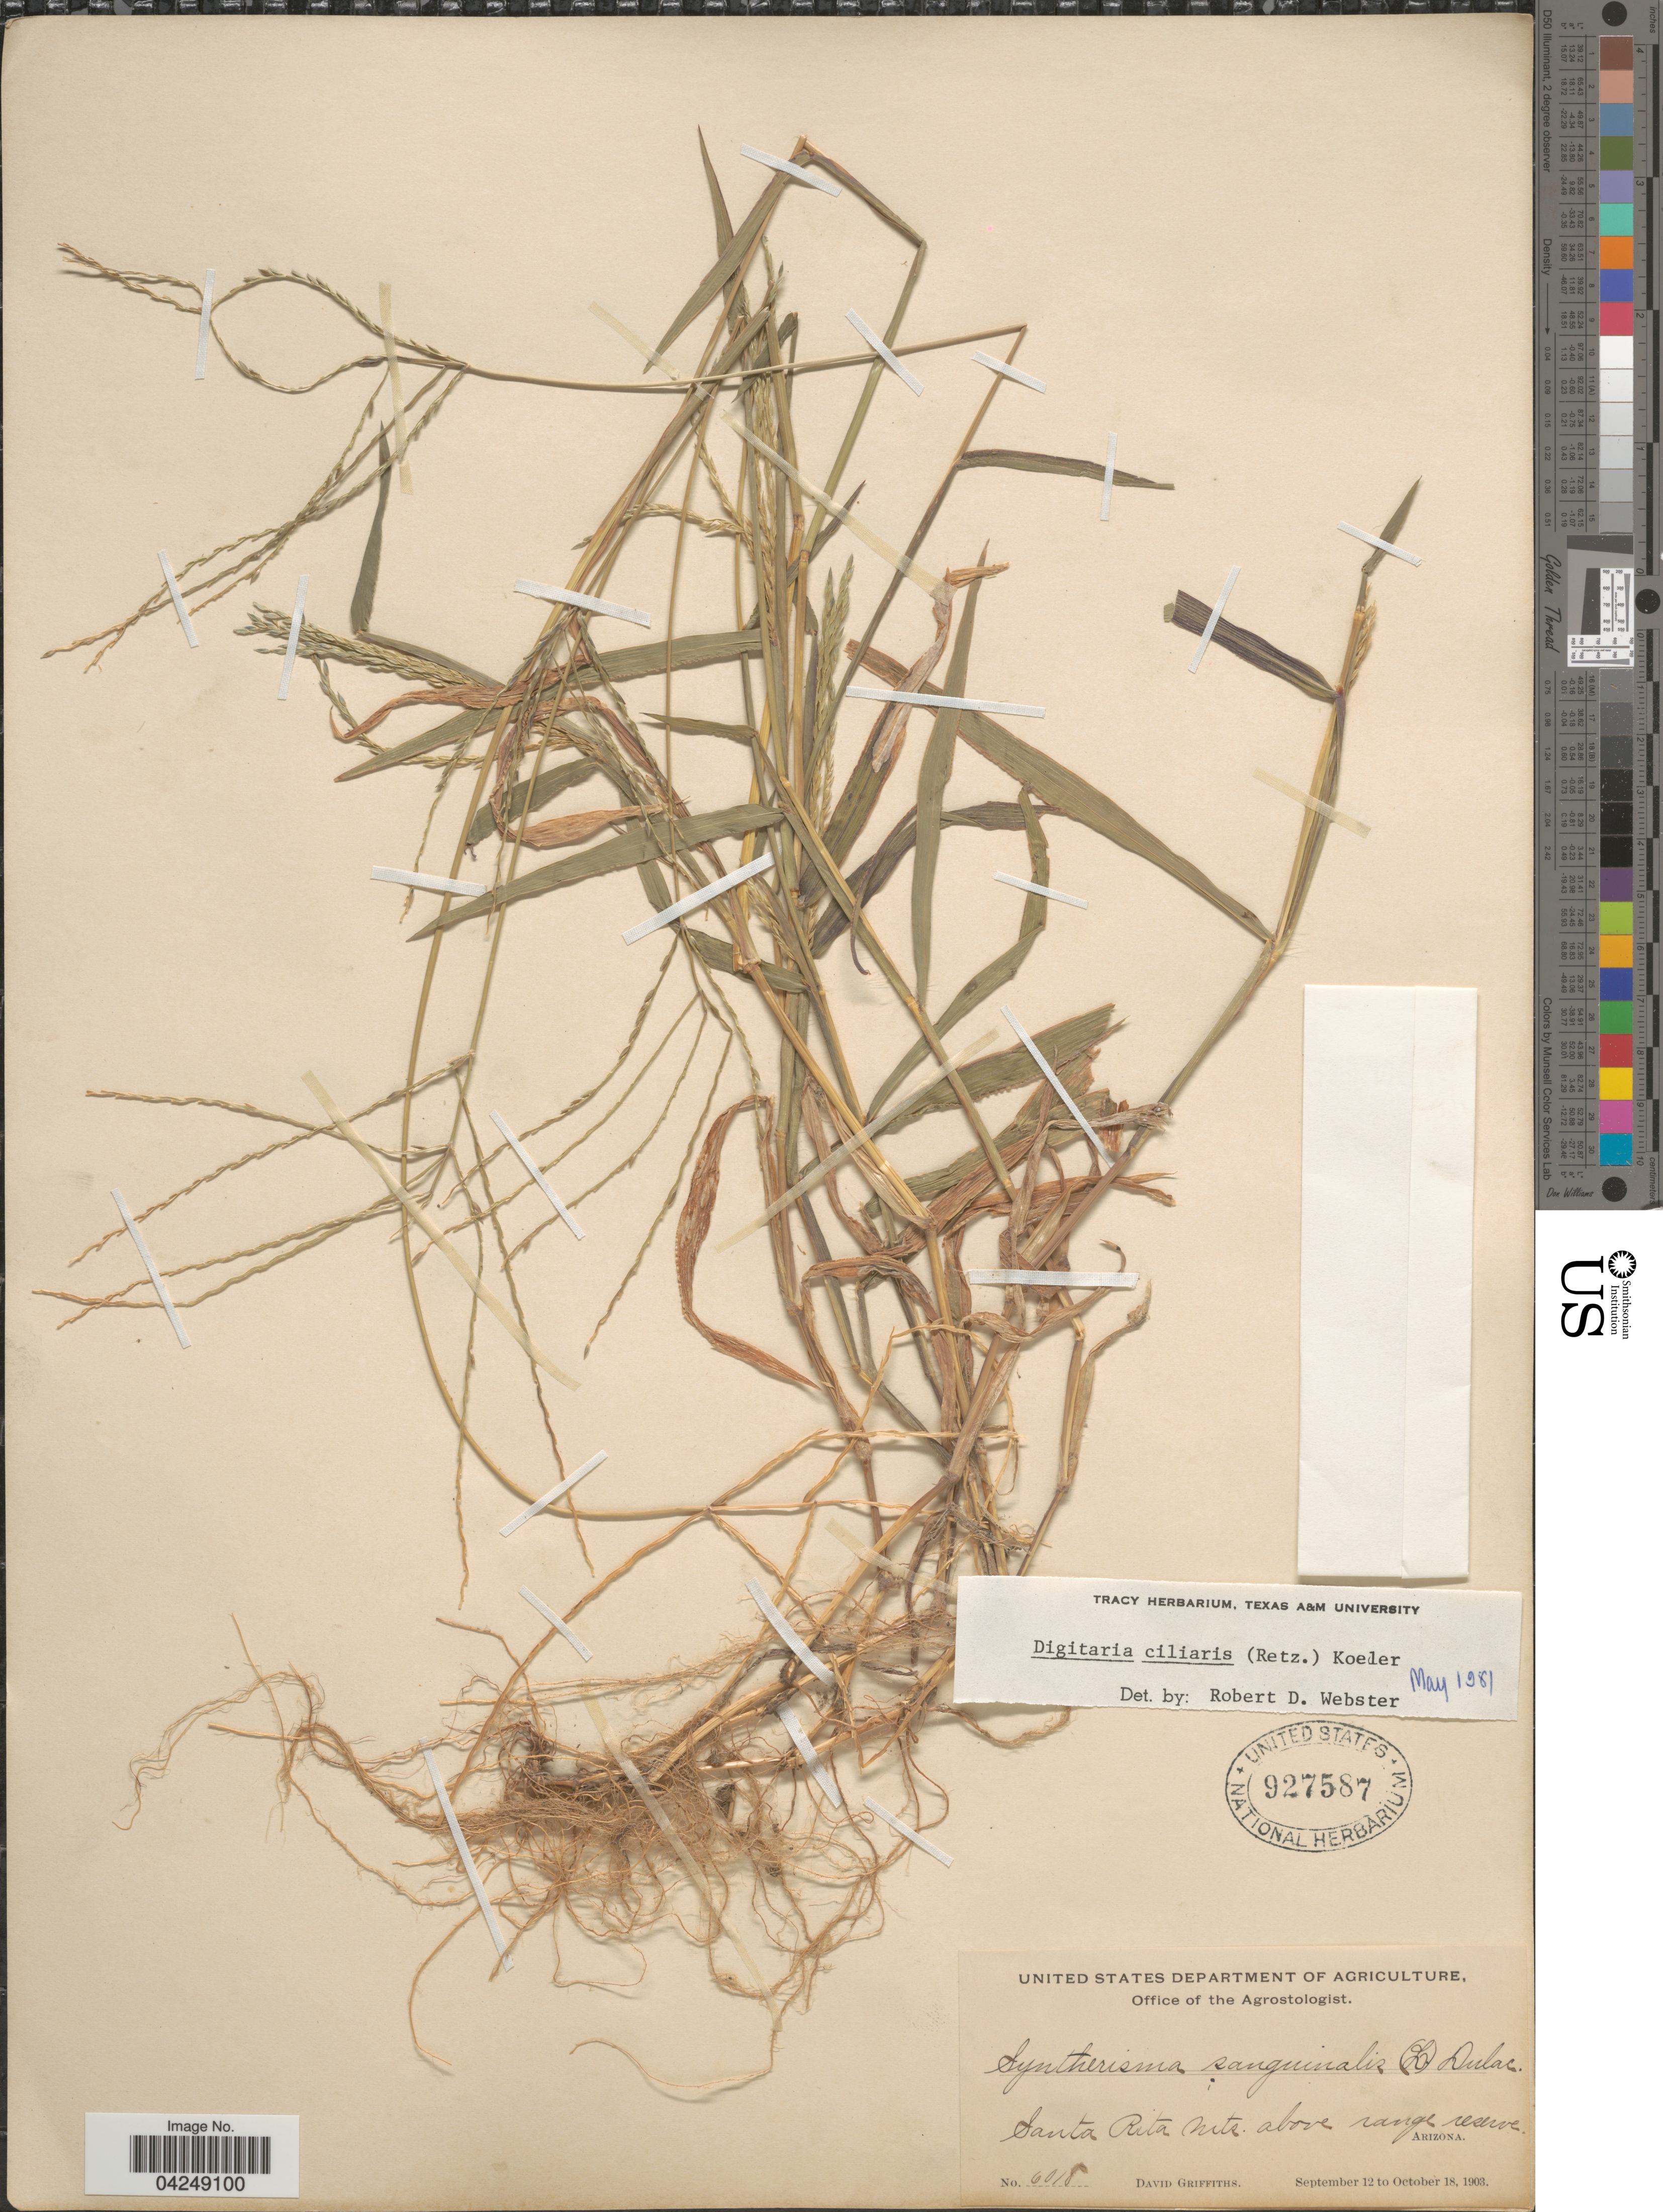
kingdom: Plantae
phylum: Tracheophyta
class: Liliopsida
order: Poales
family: Poaceae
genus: Digitaria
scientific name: Digitaria ciliaris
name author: (Retz.) Koeler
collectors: D. Griffiths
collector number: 6018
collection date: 1903-09-12/1903-10-18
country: United States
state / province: Arizona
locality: Santa Rita Mts. above range reserve.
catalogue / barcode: US 927587